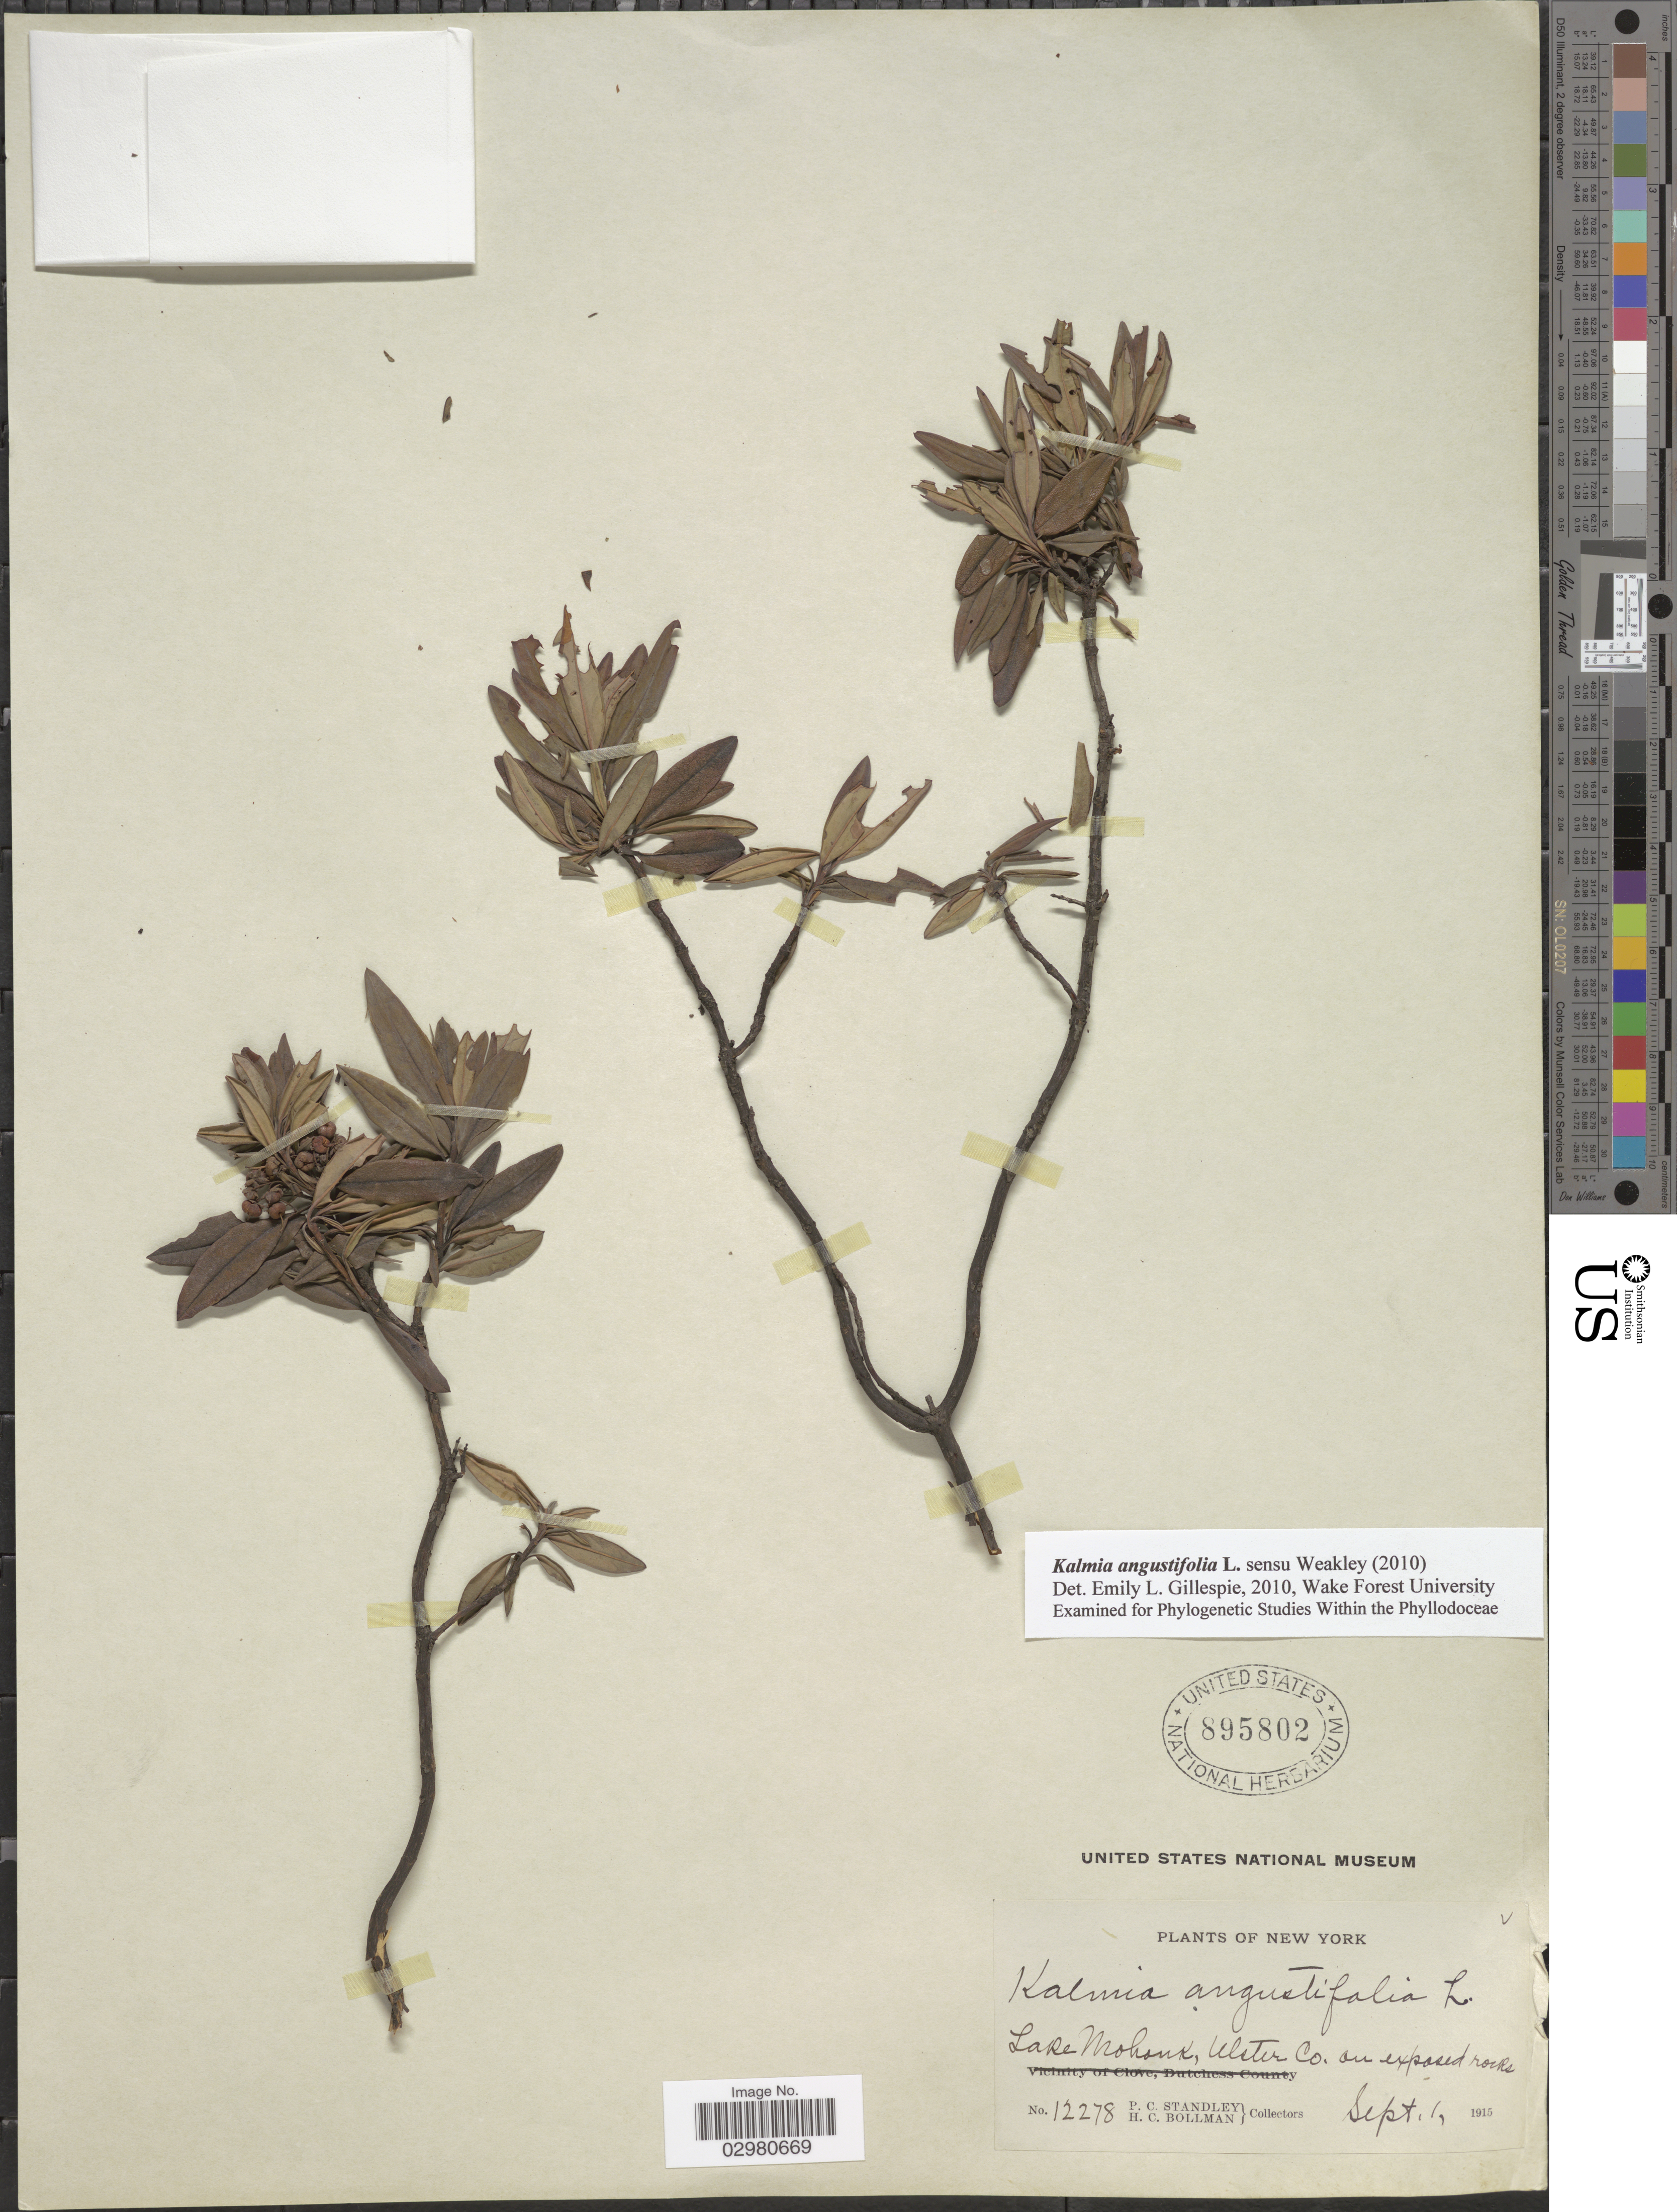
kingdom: Plantae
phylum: Tracheophyta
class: Magnoliopsida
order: Ericales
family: Ericaceae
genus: Kalmia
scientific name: Kalmia angustifolia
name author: L.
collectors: P. C. Standley & H. C. Bollman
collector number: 12278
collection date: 1915-09-01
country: United States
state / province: New York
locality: Lake Mohonk, Ulster Co.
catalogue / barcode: US 895802